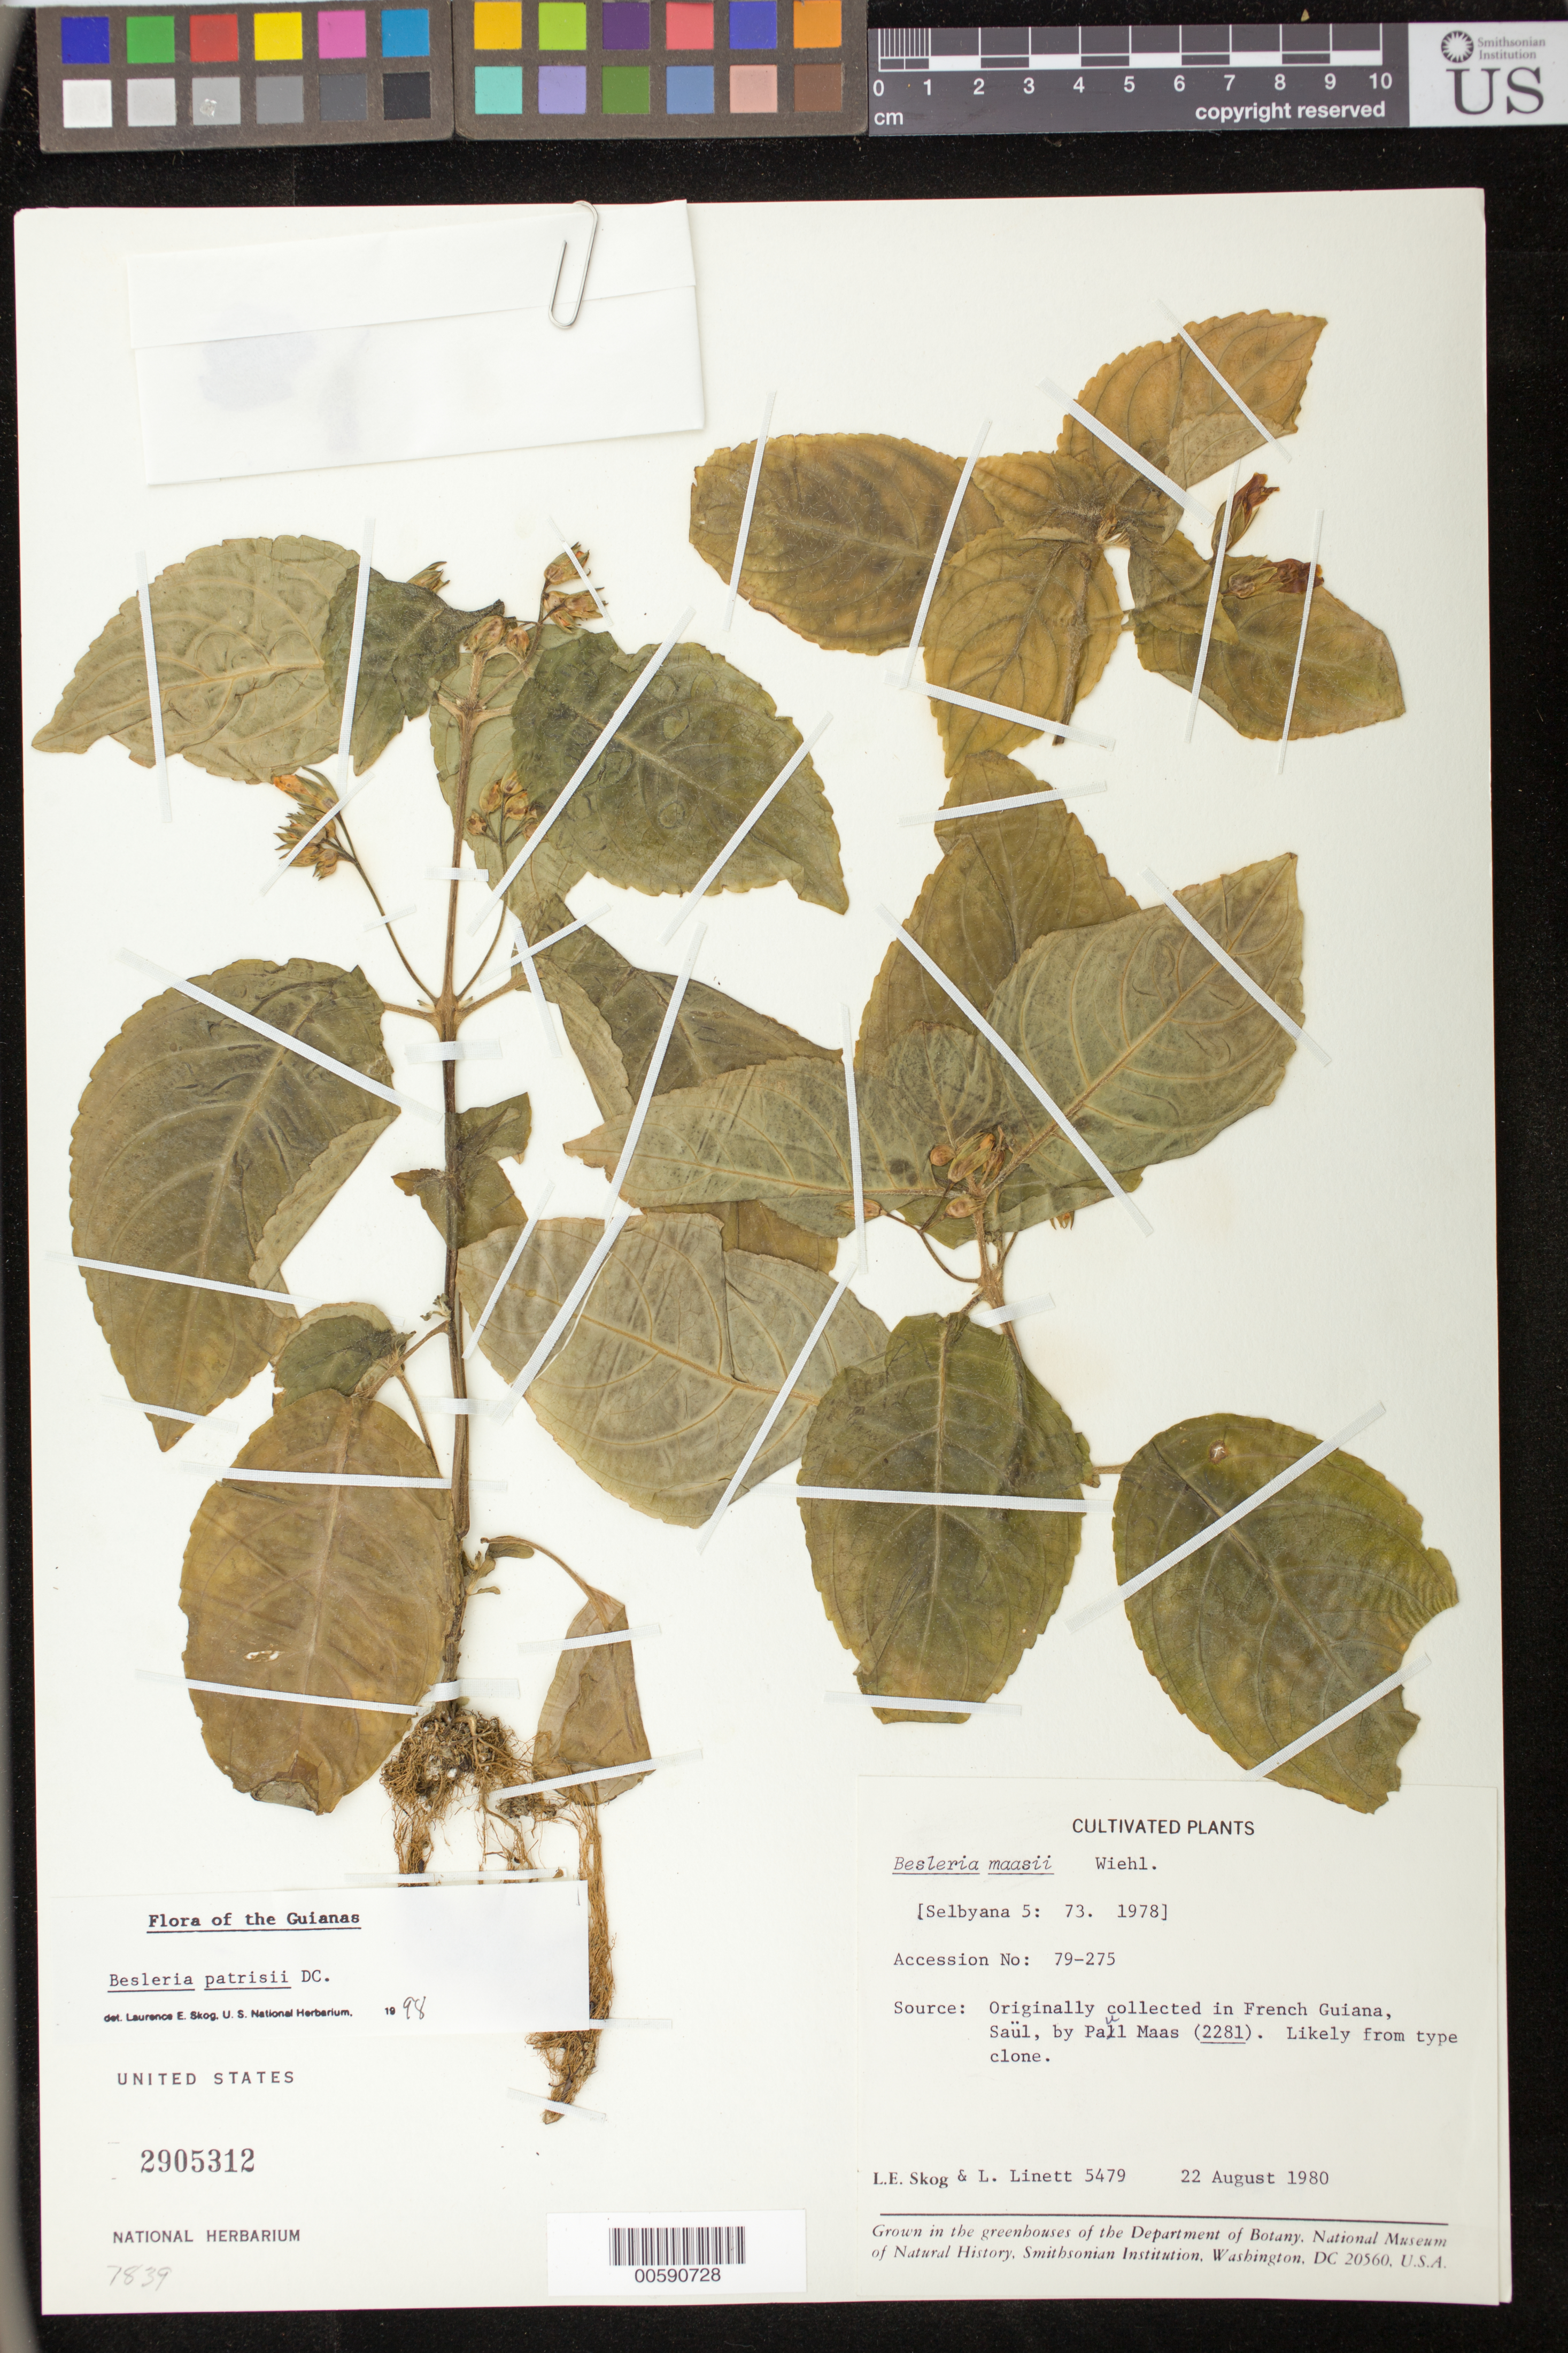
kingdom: Plantae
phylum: Tracheophyta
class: Magnoliopsida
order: Lamiales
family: Gesneriaceae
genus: Besleria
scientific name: Besleria patrisii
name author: DC.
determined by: Skog, Laurence E.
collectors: L. E. Skog & L. Linett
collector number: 5479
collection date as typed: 22 Aug 1980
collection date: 1980-08-22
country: French Guiana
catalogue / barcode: US 2905312